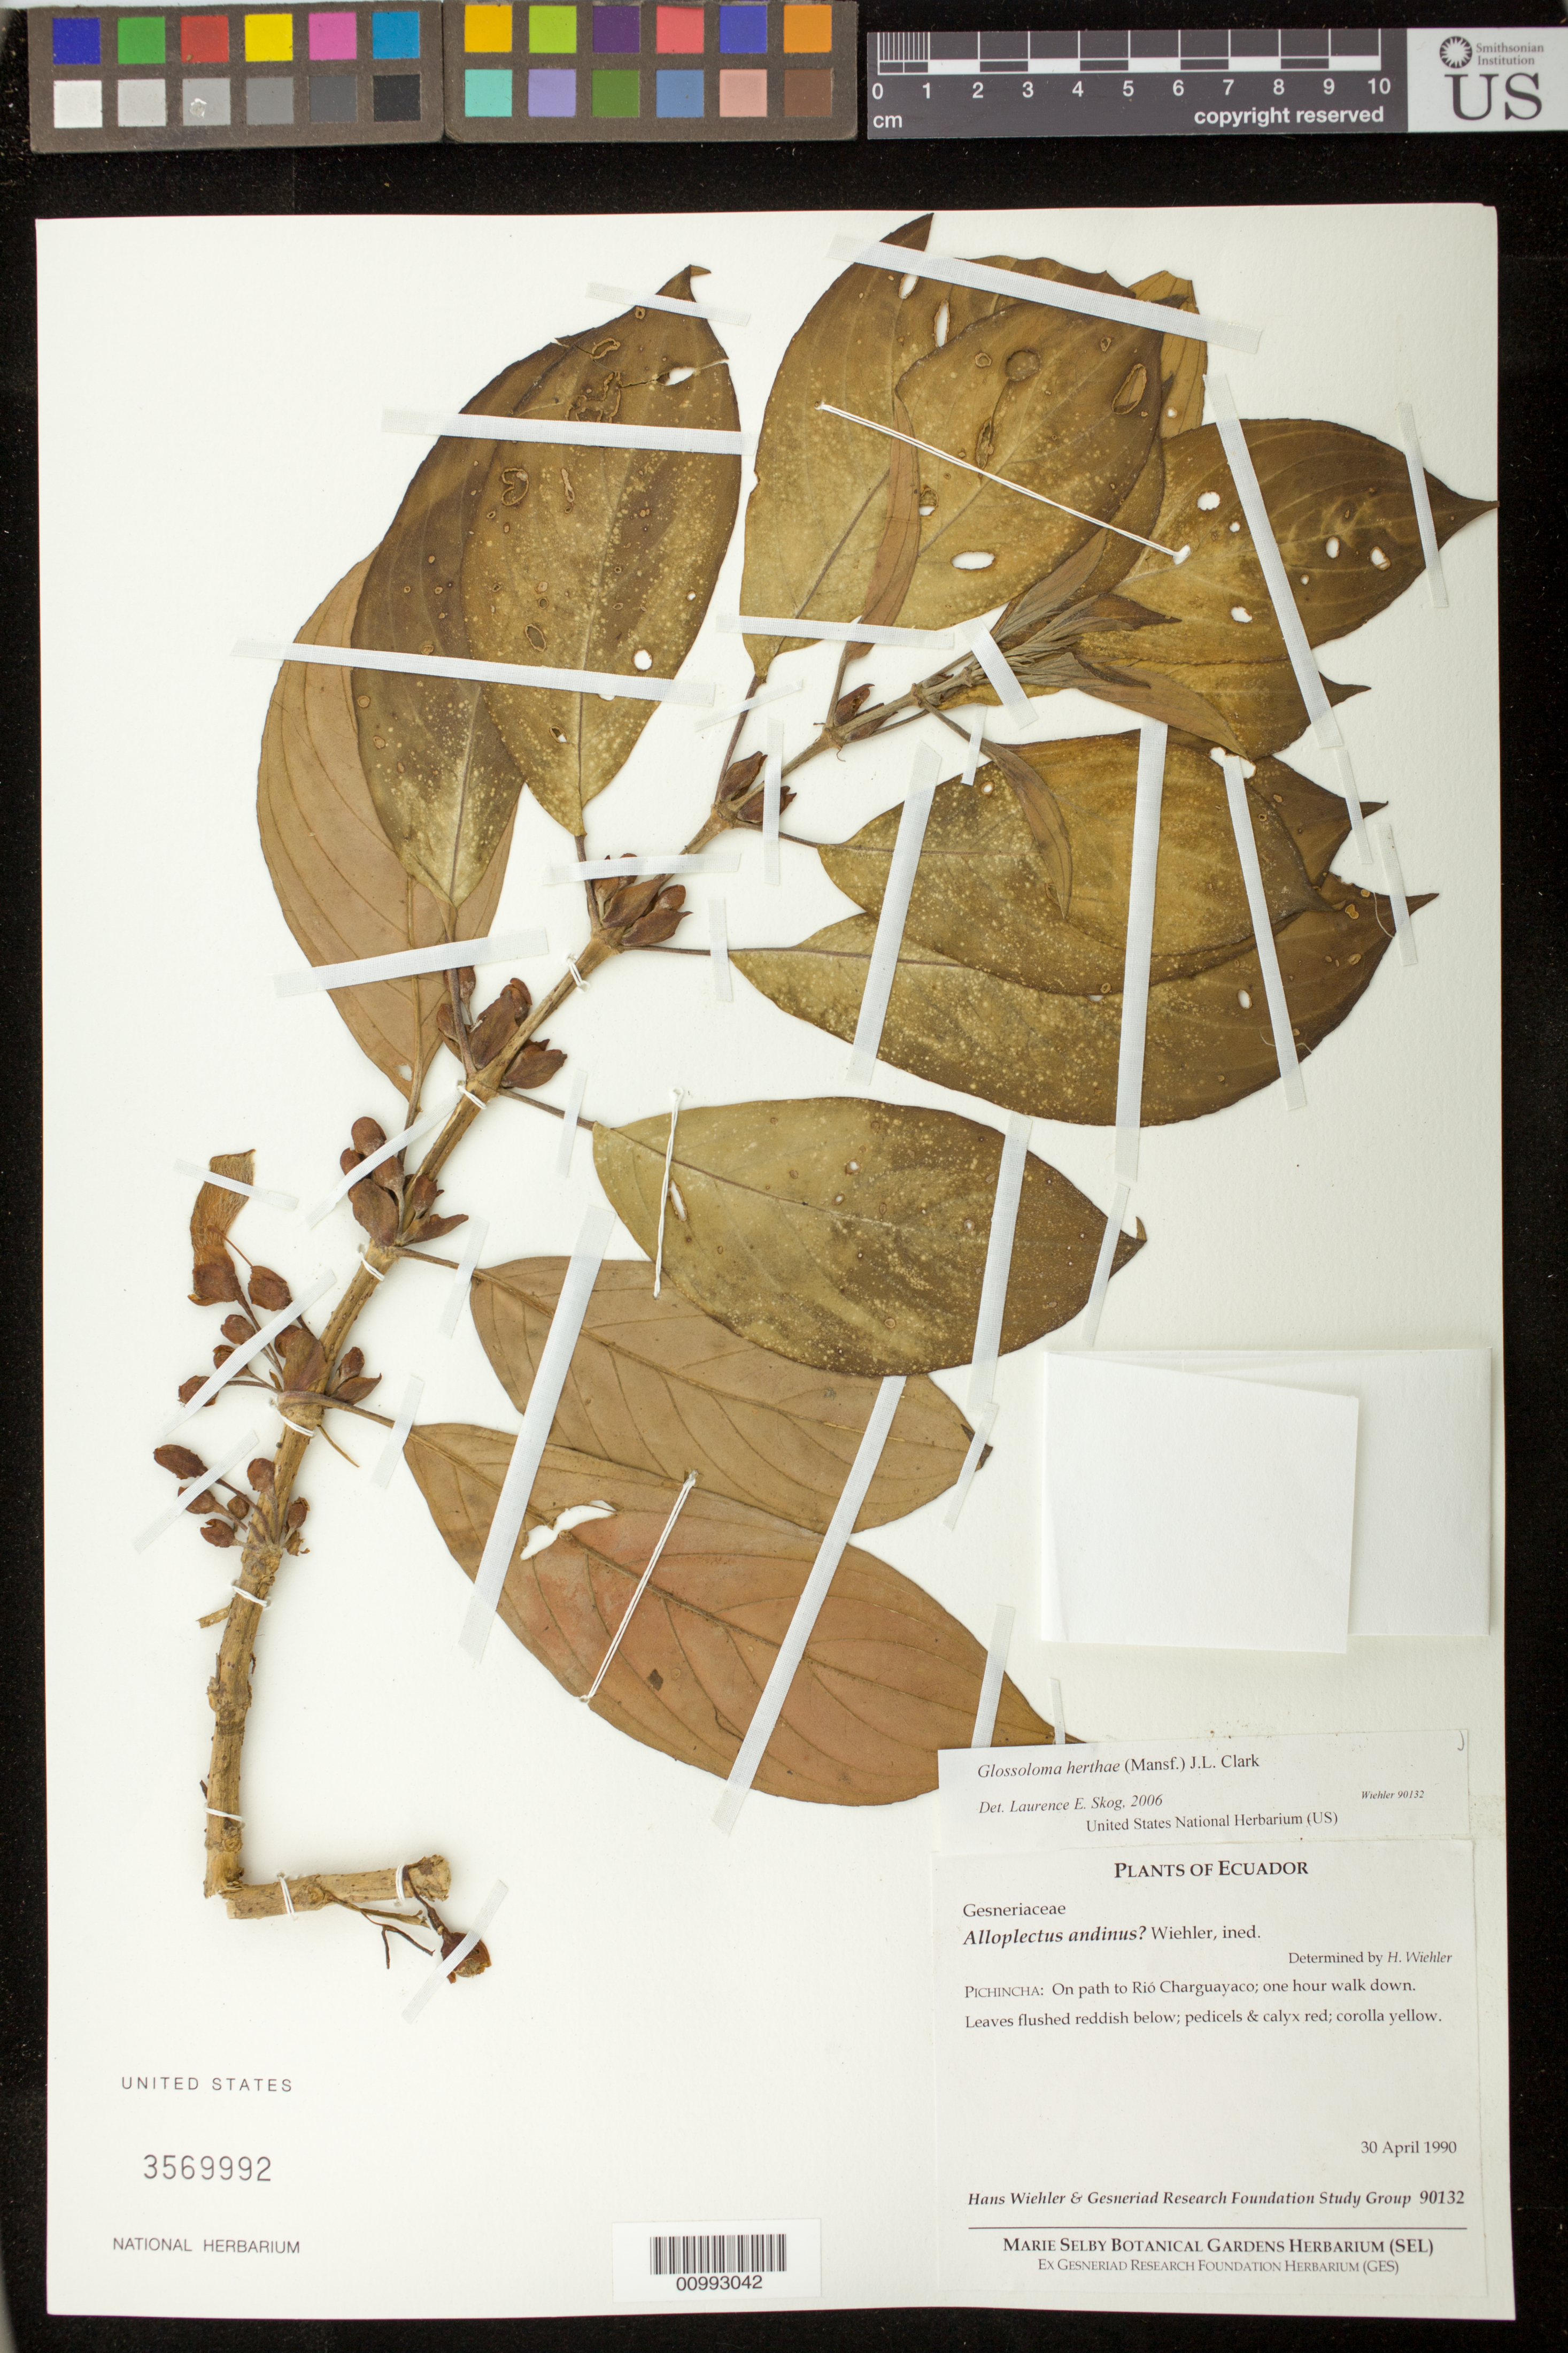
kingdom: Plantae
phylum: Tracheophyta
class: Magnoliopsida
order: Lamiales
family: Gesneriaceae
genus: Glossoloma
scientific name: Glossoloma herthae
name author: (Mansf.) J.L. Clark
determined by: Skog, Laurence E.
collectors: H. J. Wiehler & Gesneriad Research Foundation Study Group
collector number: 90132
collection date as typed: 30 Apr 1990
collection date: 1990-04-30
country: Ecuador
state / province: Pichincha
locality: Pichincha: on path to Rió Charguayaco; one hour walk down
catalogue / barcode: US 3569992